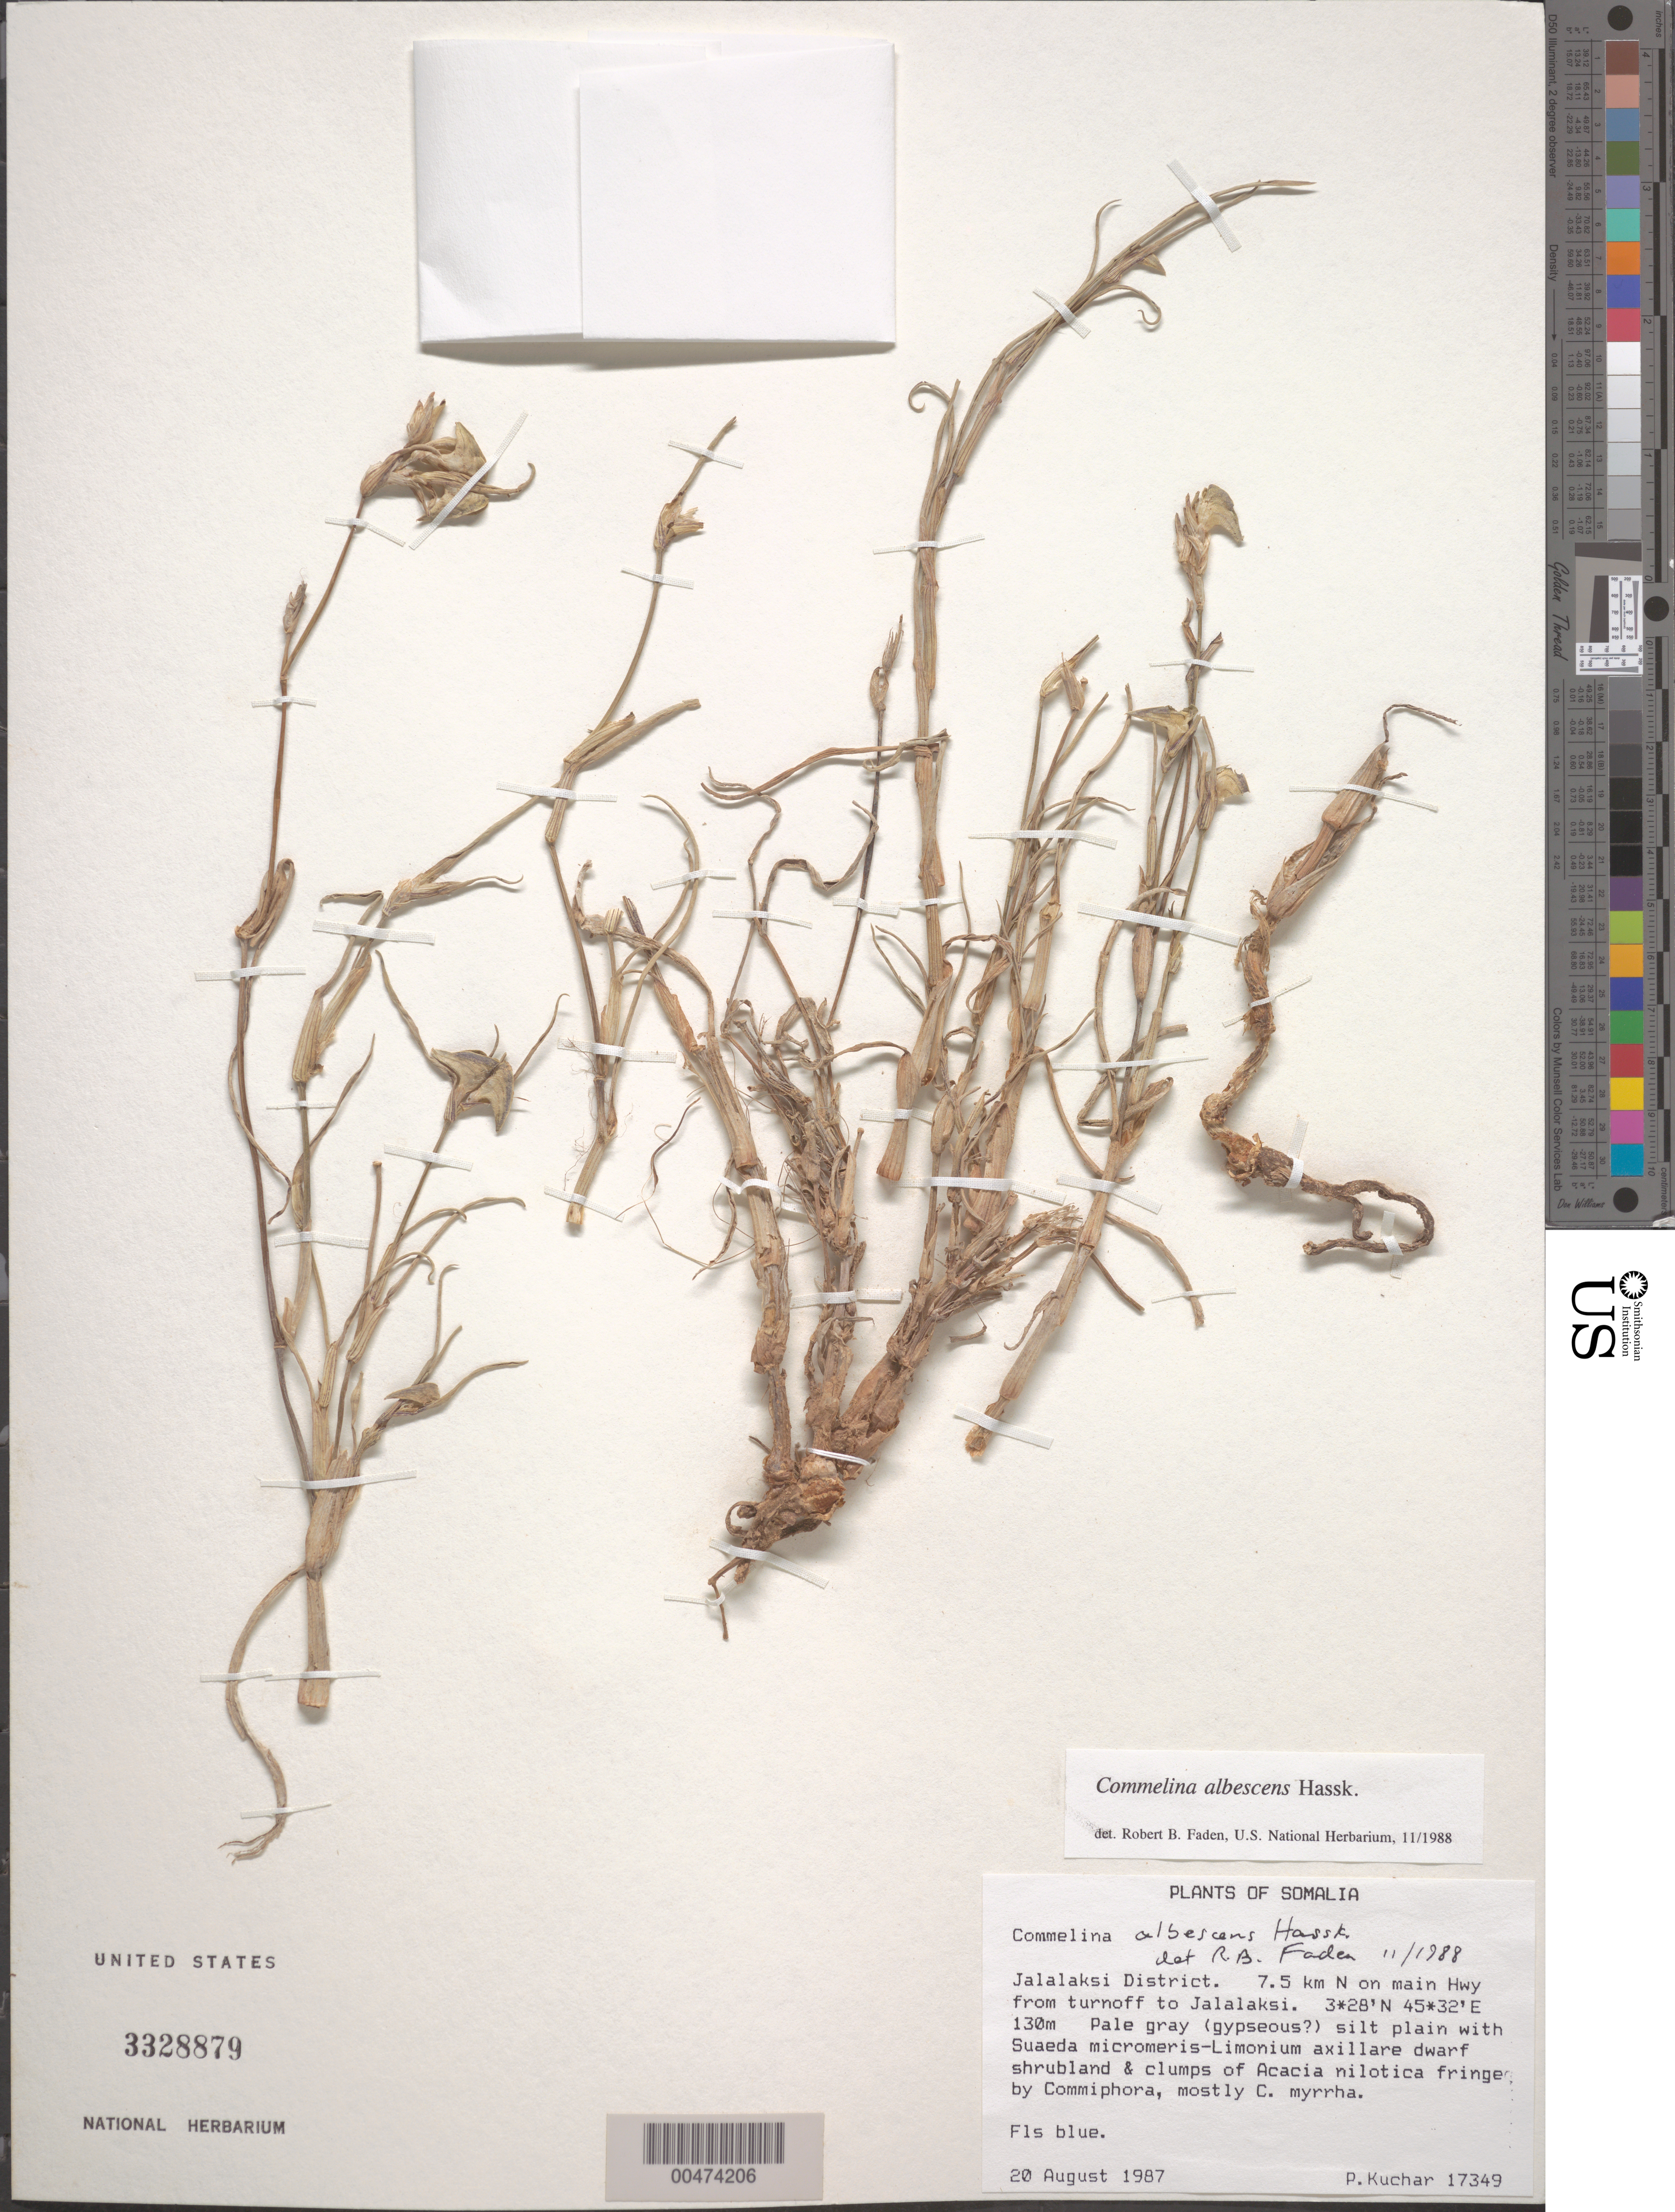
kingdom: Plantae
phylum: Tracheophyta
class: Liliopsida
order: Commelinales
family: Commelinaceae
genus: Commelina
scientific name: Commelina albescens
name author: Hassk.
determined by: Faden, Robert B., (US), Smithsonian Institution - National Museum of Natural History (UNITED STATES)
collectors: P. Kuchar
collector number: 17349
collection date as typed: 20 Aug 1987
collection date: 1987-08-20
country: Somalia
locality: Jalalaksi district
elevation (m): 130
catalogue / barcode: US 3328879